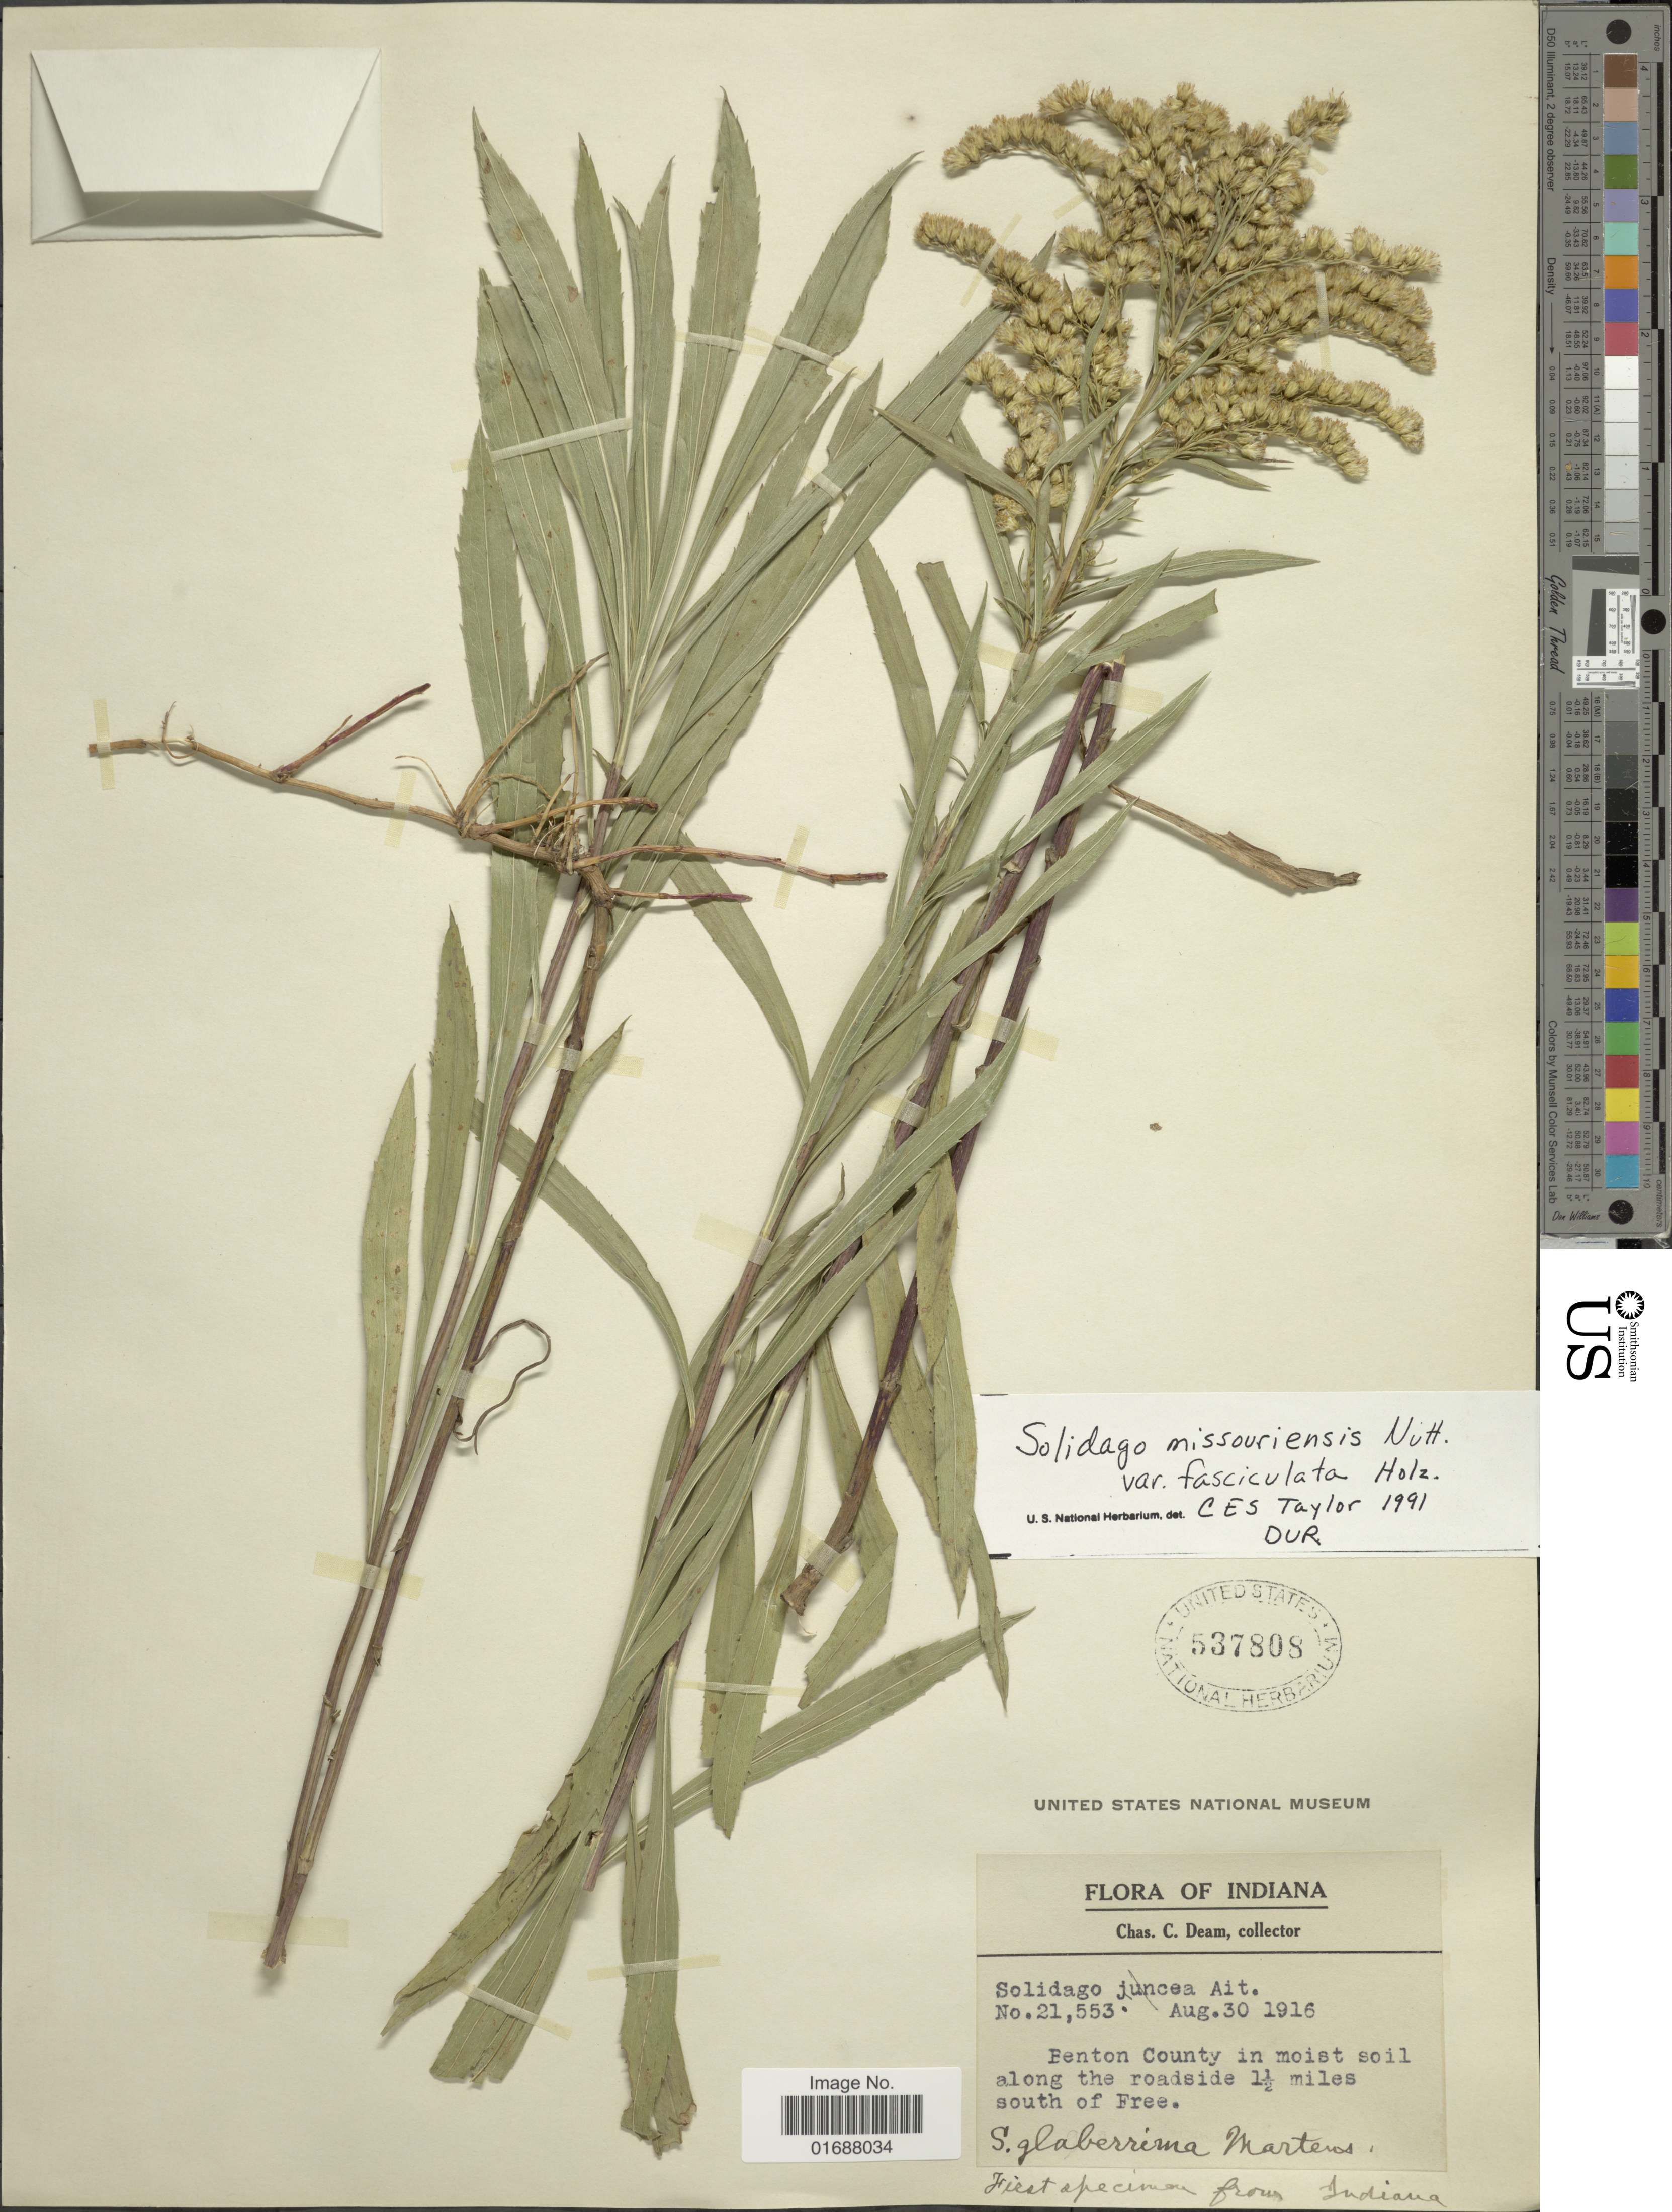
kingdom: Plantae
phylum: Tracheophyta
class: Magnoliopsida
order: Asterales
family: Asteraceae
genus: Solidago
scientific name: Solidago missouriensis var. fasciculata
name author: Holz.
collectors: C. C. Deam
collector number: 21553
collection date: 1916-08-30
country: United States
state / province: Indiana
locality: Benton County in moist soil along the roadside 1½ miles south of Free,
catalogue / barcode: US 537808